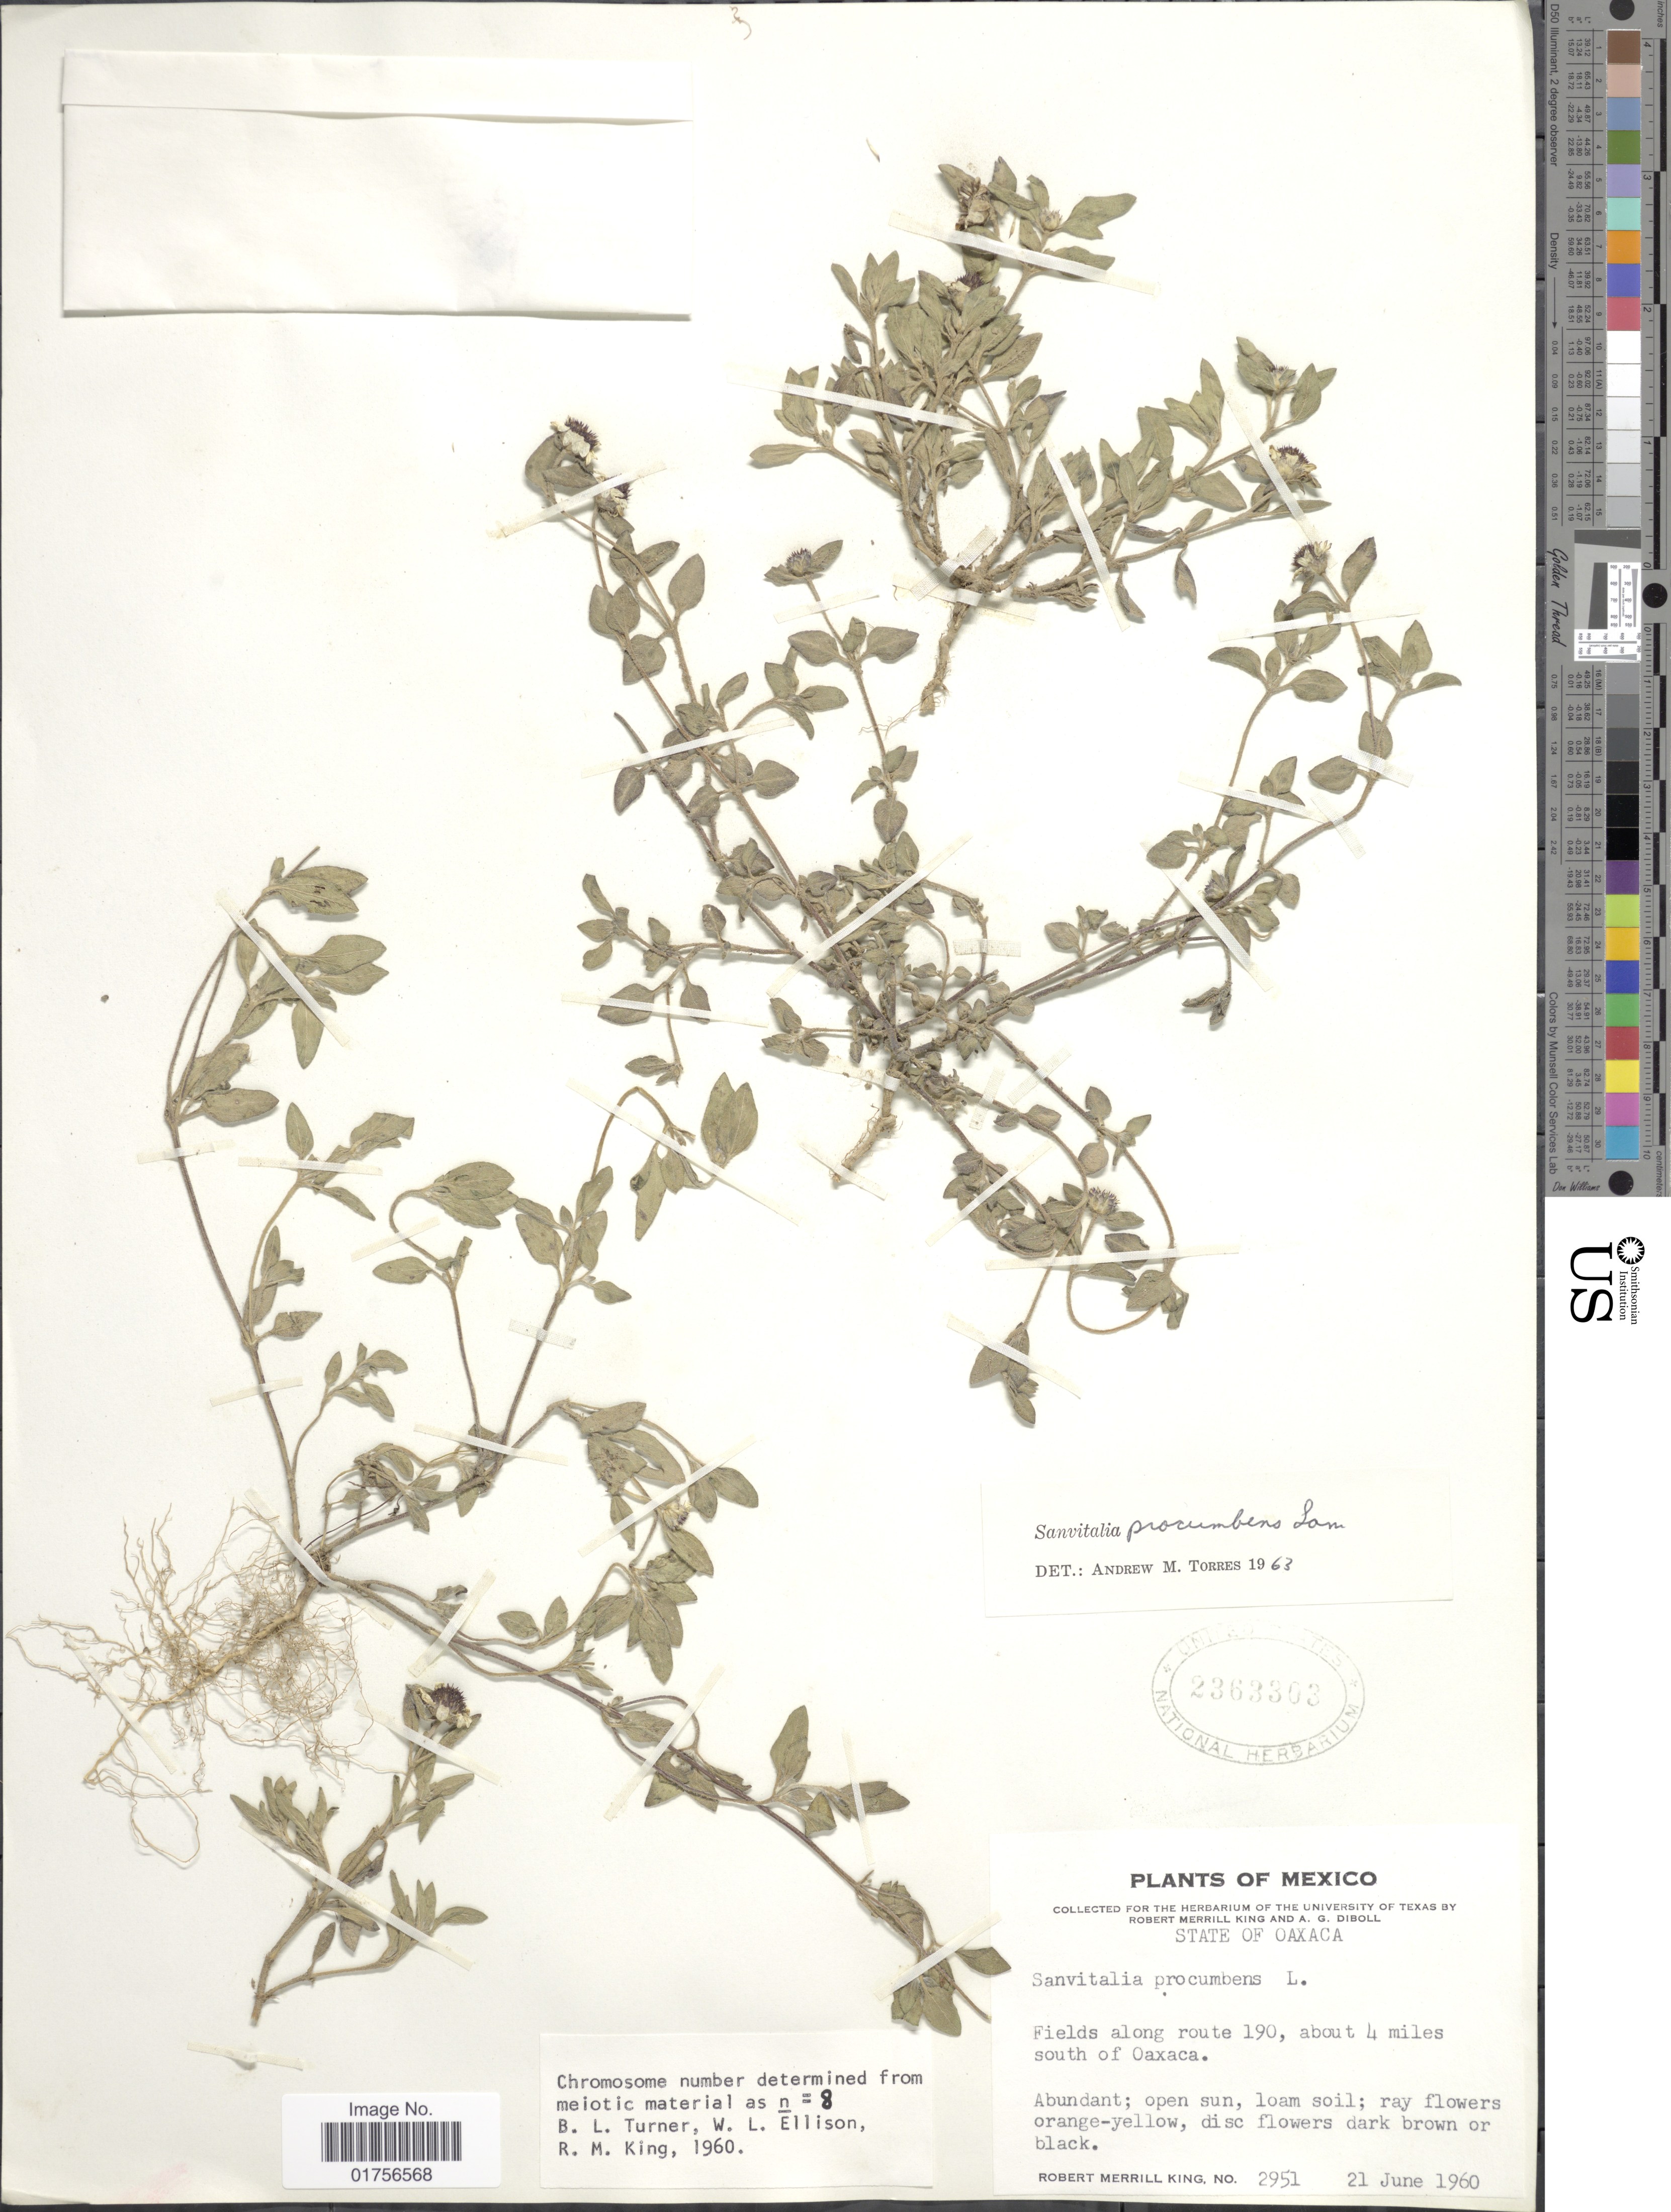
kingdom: Plantae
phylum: Tracheophyta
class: Magnoliopsida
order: Asterales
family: Asteraceae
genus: Sanvitalia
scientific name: Sanvitalia procumbens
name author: Lam.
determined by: Skibicki, Samuel V.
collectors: R. M. King & A. Diboll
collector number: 2951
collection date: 1960-06-21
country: Mexico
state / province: Oaxaca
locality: State of Oaxaca, Fields along route 190, about 4 miles south of Oaxaca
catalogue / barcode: US 2363303